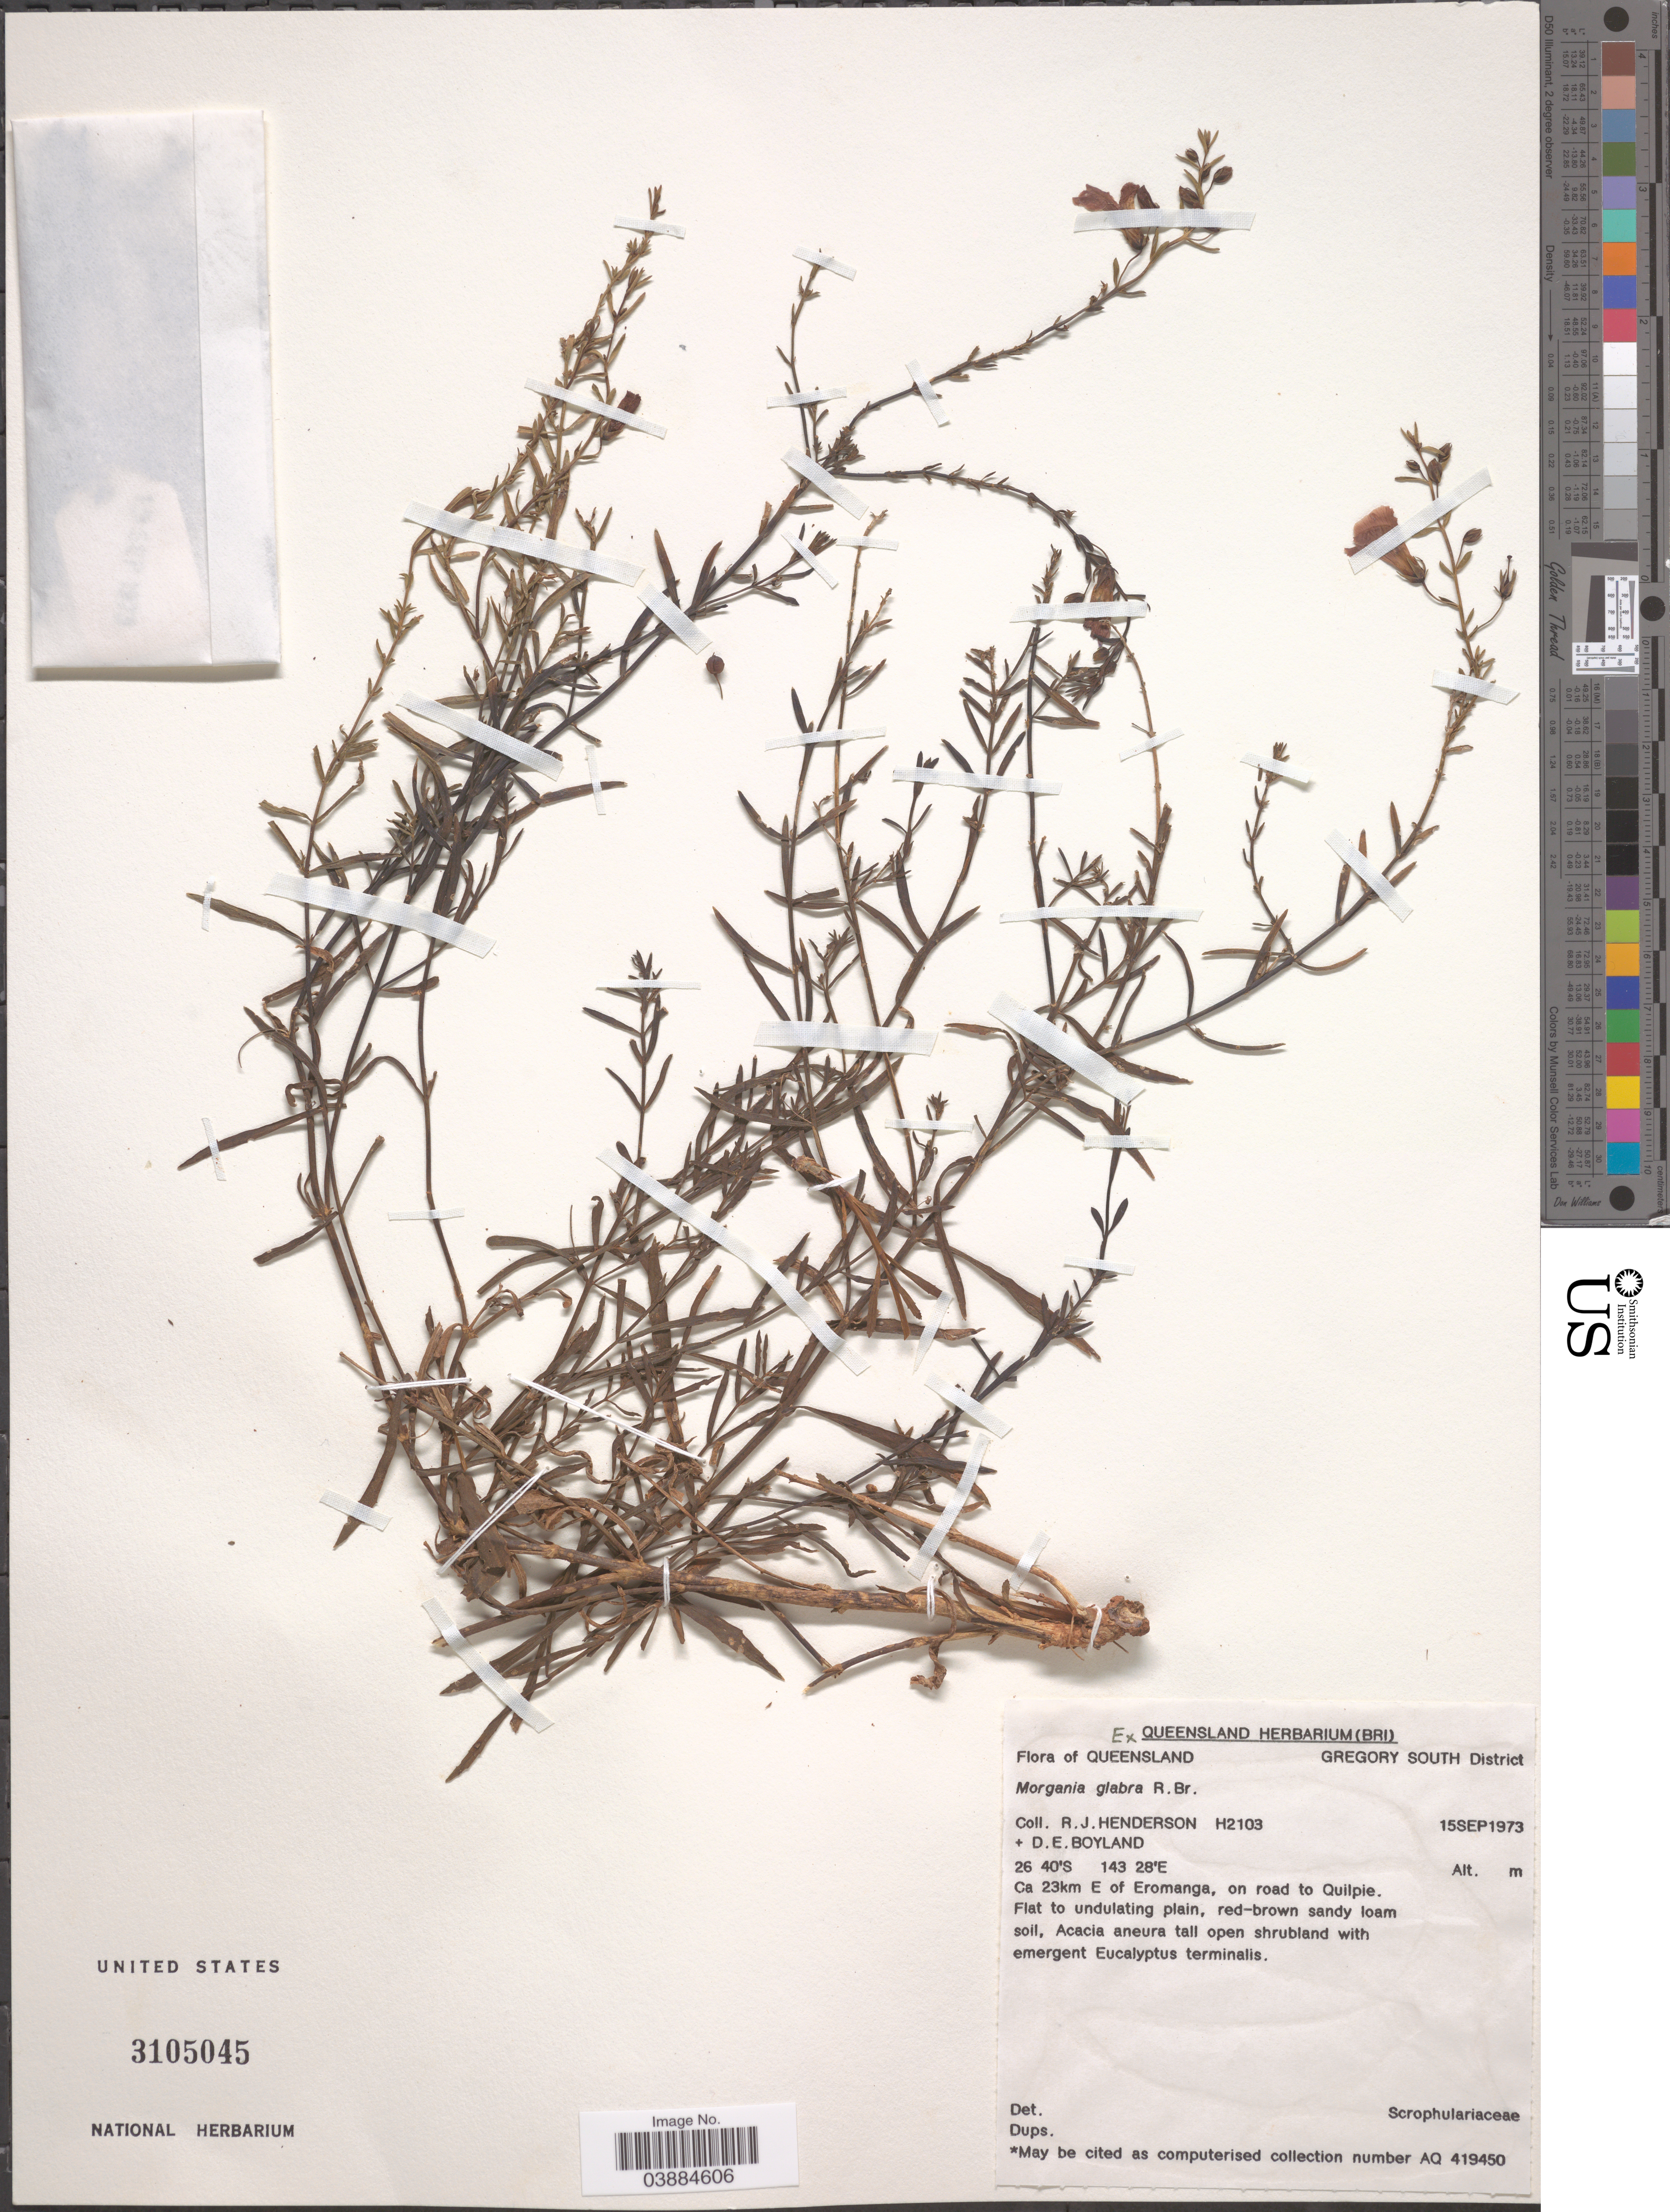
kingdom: Plantae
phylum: Tracheophyta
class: Magnoliopsida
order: Lamiales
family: Plantaginaceae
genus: Morgania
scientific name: Morgania glabra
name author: R. Br.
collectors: R. J. F. Henderson & D. Boyland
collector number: H2103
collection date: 1973-09-15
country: Australia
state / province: Queensland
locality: Gregory South District. Ca 23km E of Eromanga, on road to Quilpie.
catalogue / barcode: US 3105045